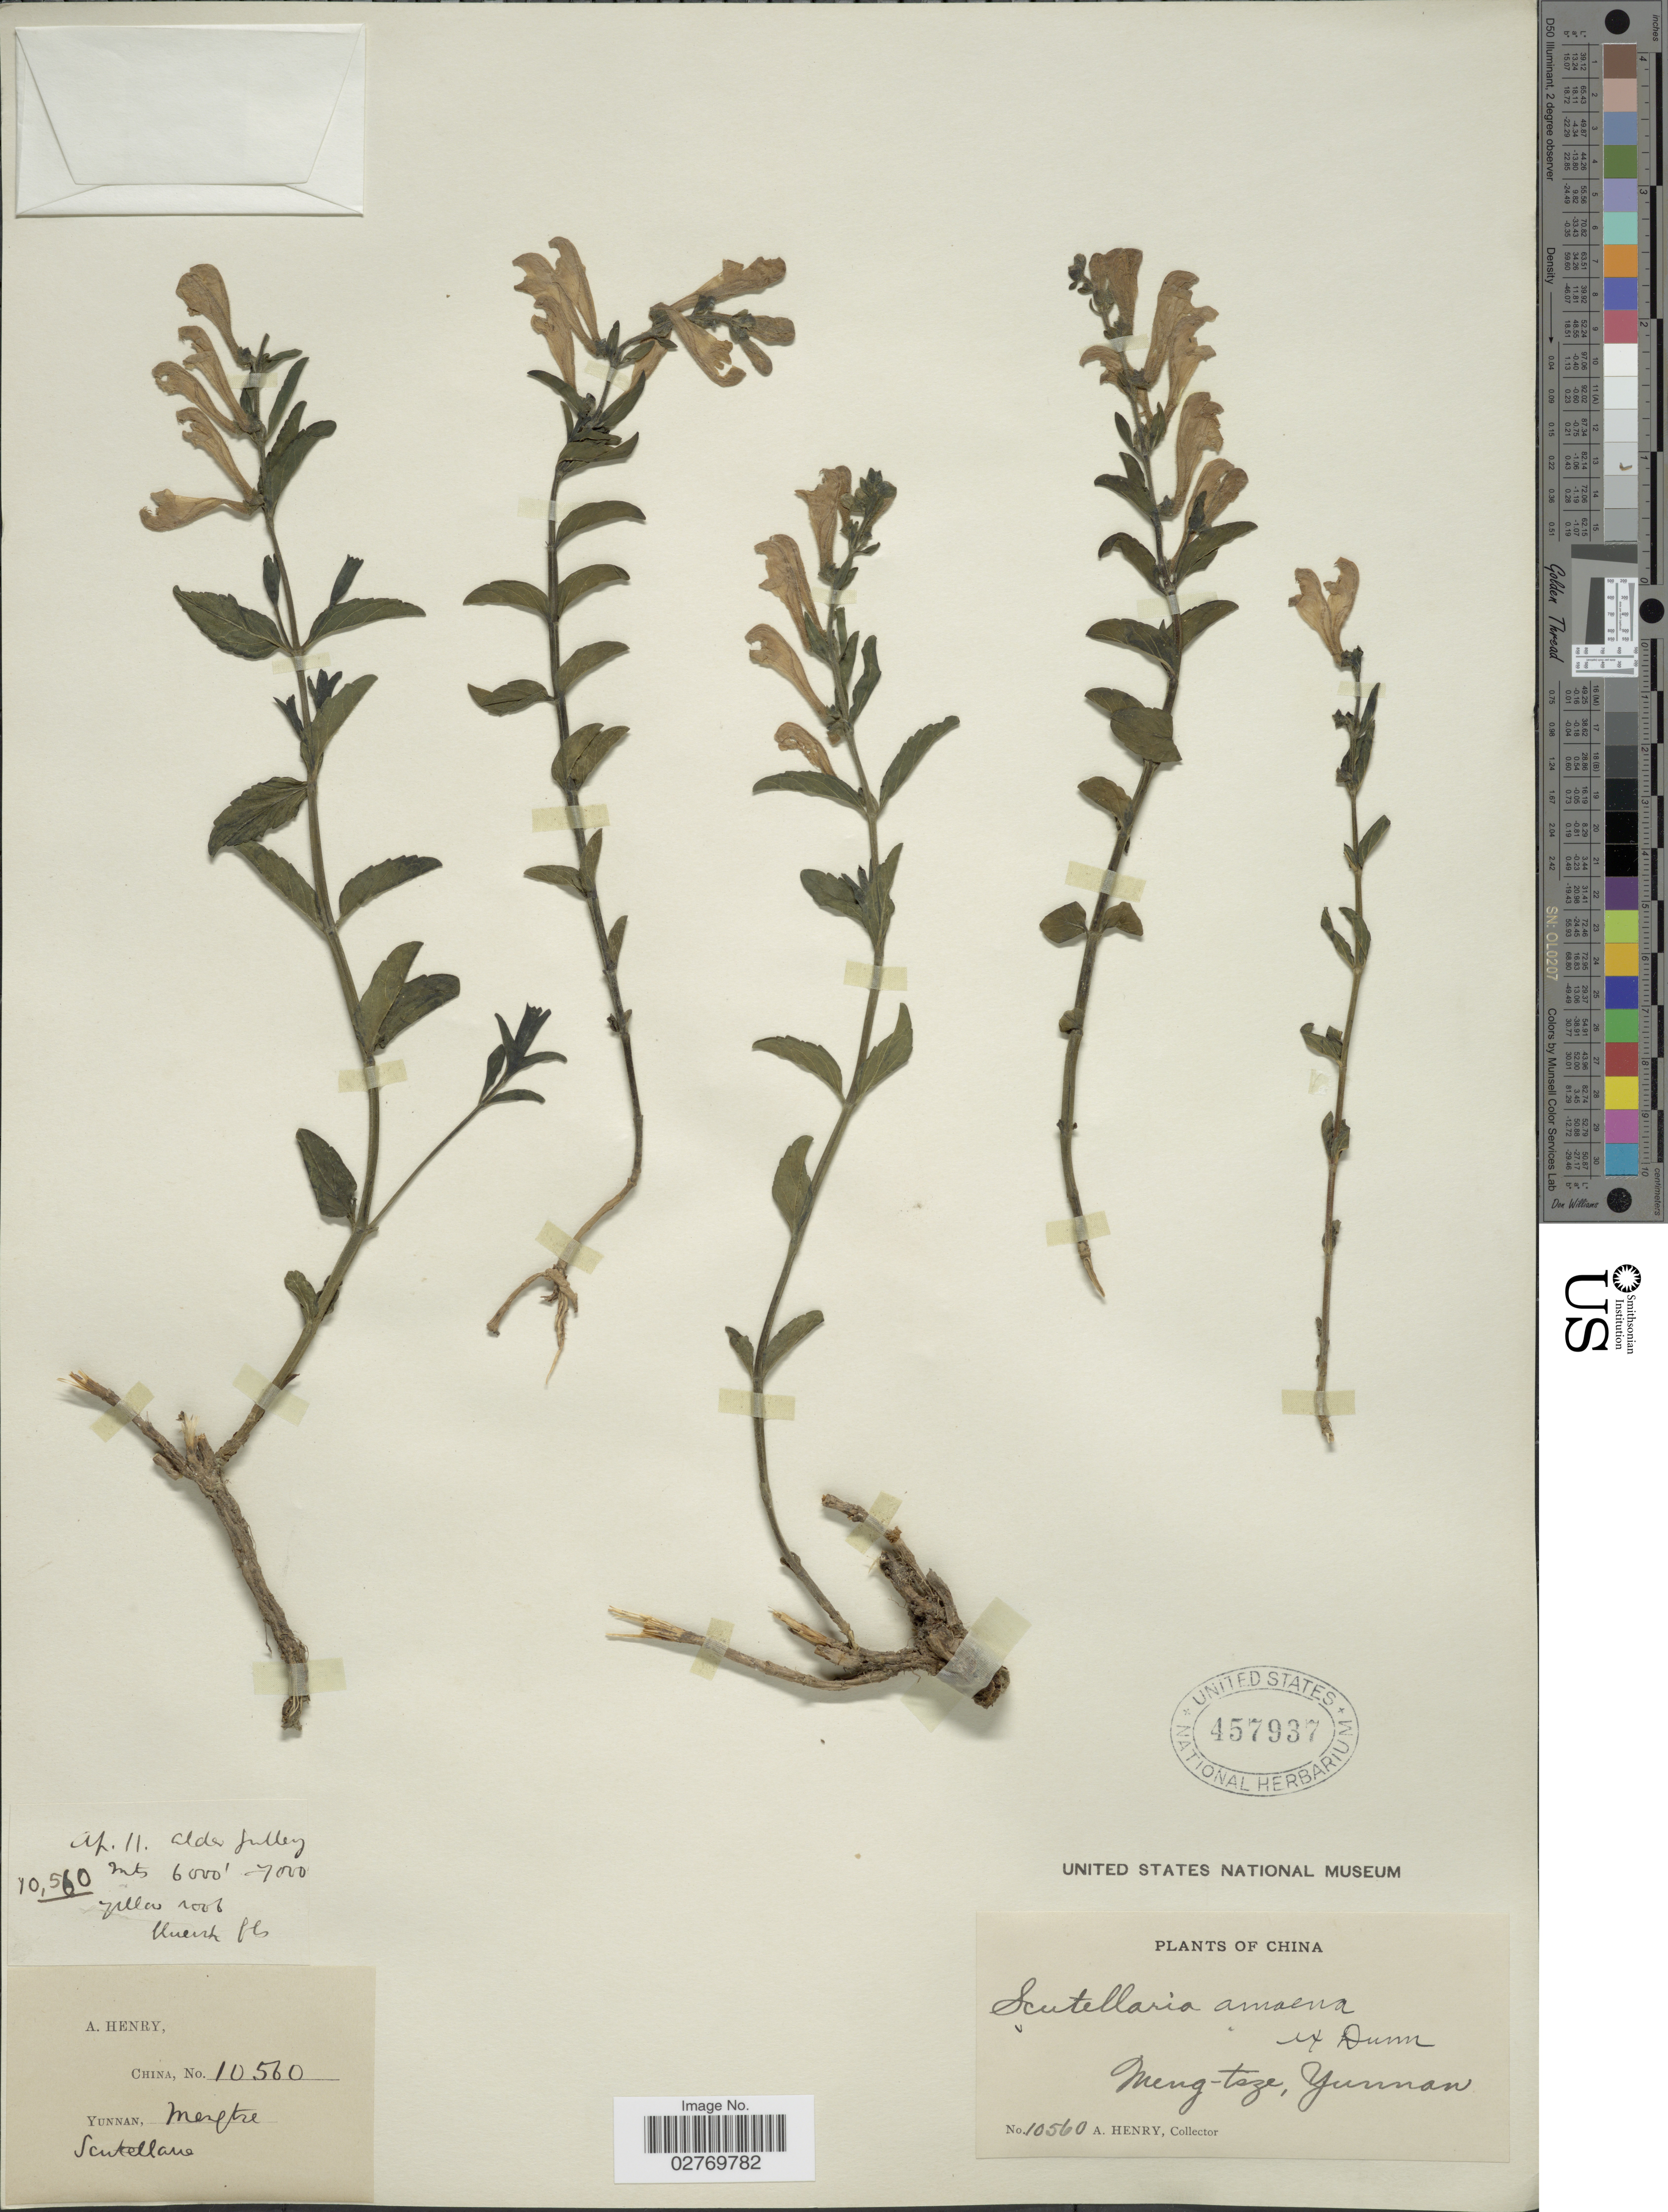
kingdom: Plantae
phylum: Tracheophyta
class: Magnoliopsida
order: Lamiales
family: Lamiaceae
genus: Scutellaria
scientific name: Scutellaria amoena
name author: C.H. Wright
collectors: A. Henry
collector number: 10560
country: China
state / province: Yunnan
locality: Meng-tsze. alde julley mts.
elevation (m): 1829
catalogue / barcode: US 457937